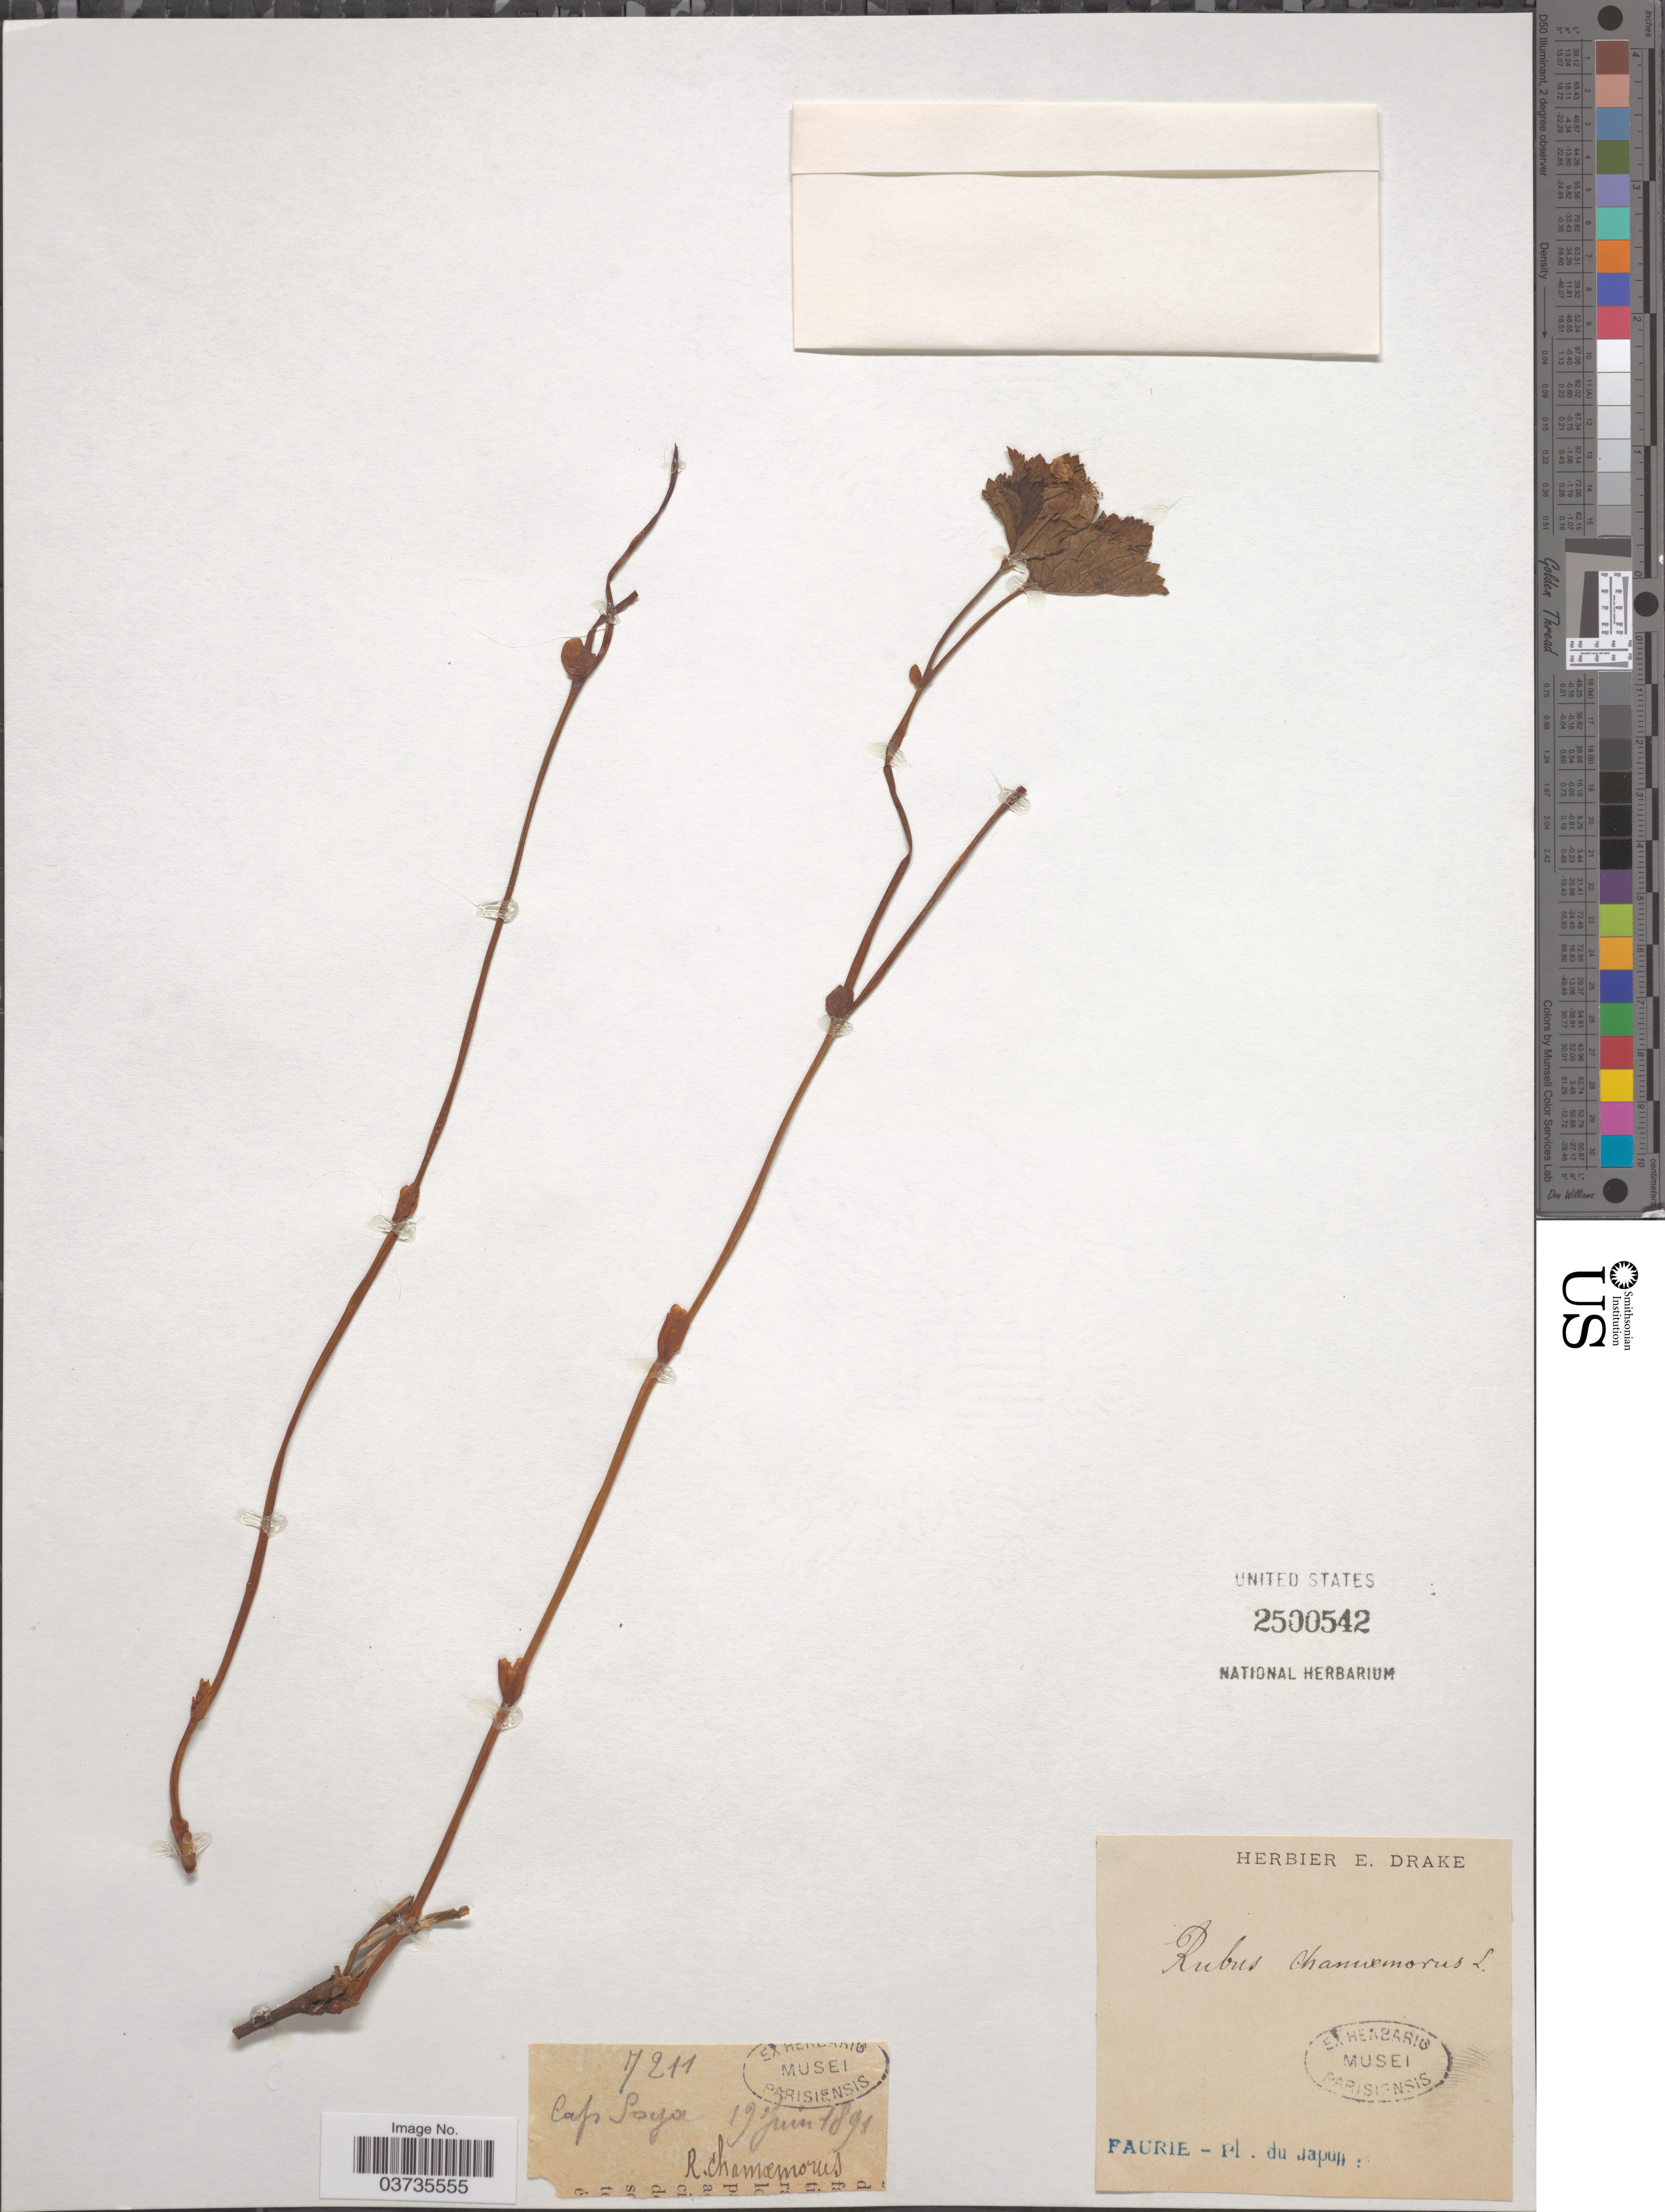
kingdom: Plantae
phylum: Tracheophyta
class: Magnoliopsida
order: Rosales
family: Rosaceae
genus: Rubus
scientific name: Rubus chamaemorus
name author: L.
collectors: ex herb. E. Drake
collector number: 7211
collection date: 1891-06-19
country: Japan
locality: Cap Soya. Faurie.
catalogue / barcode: US 2500542